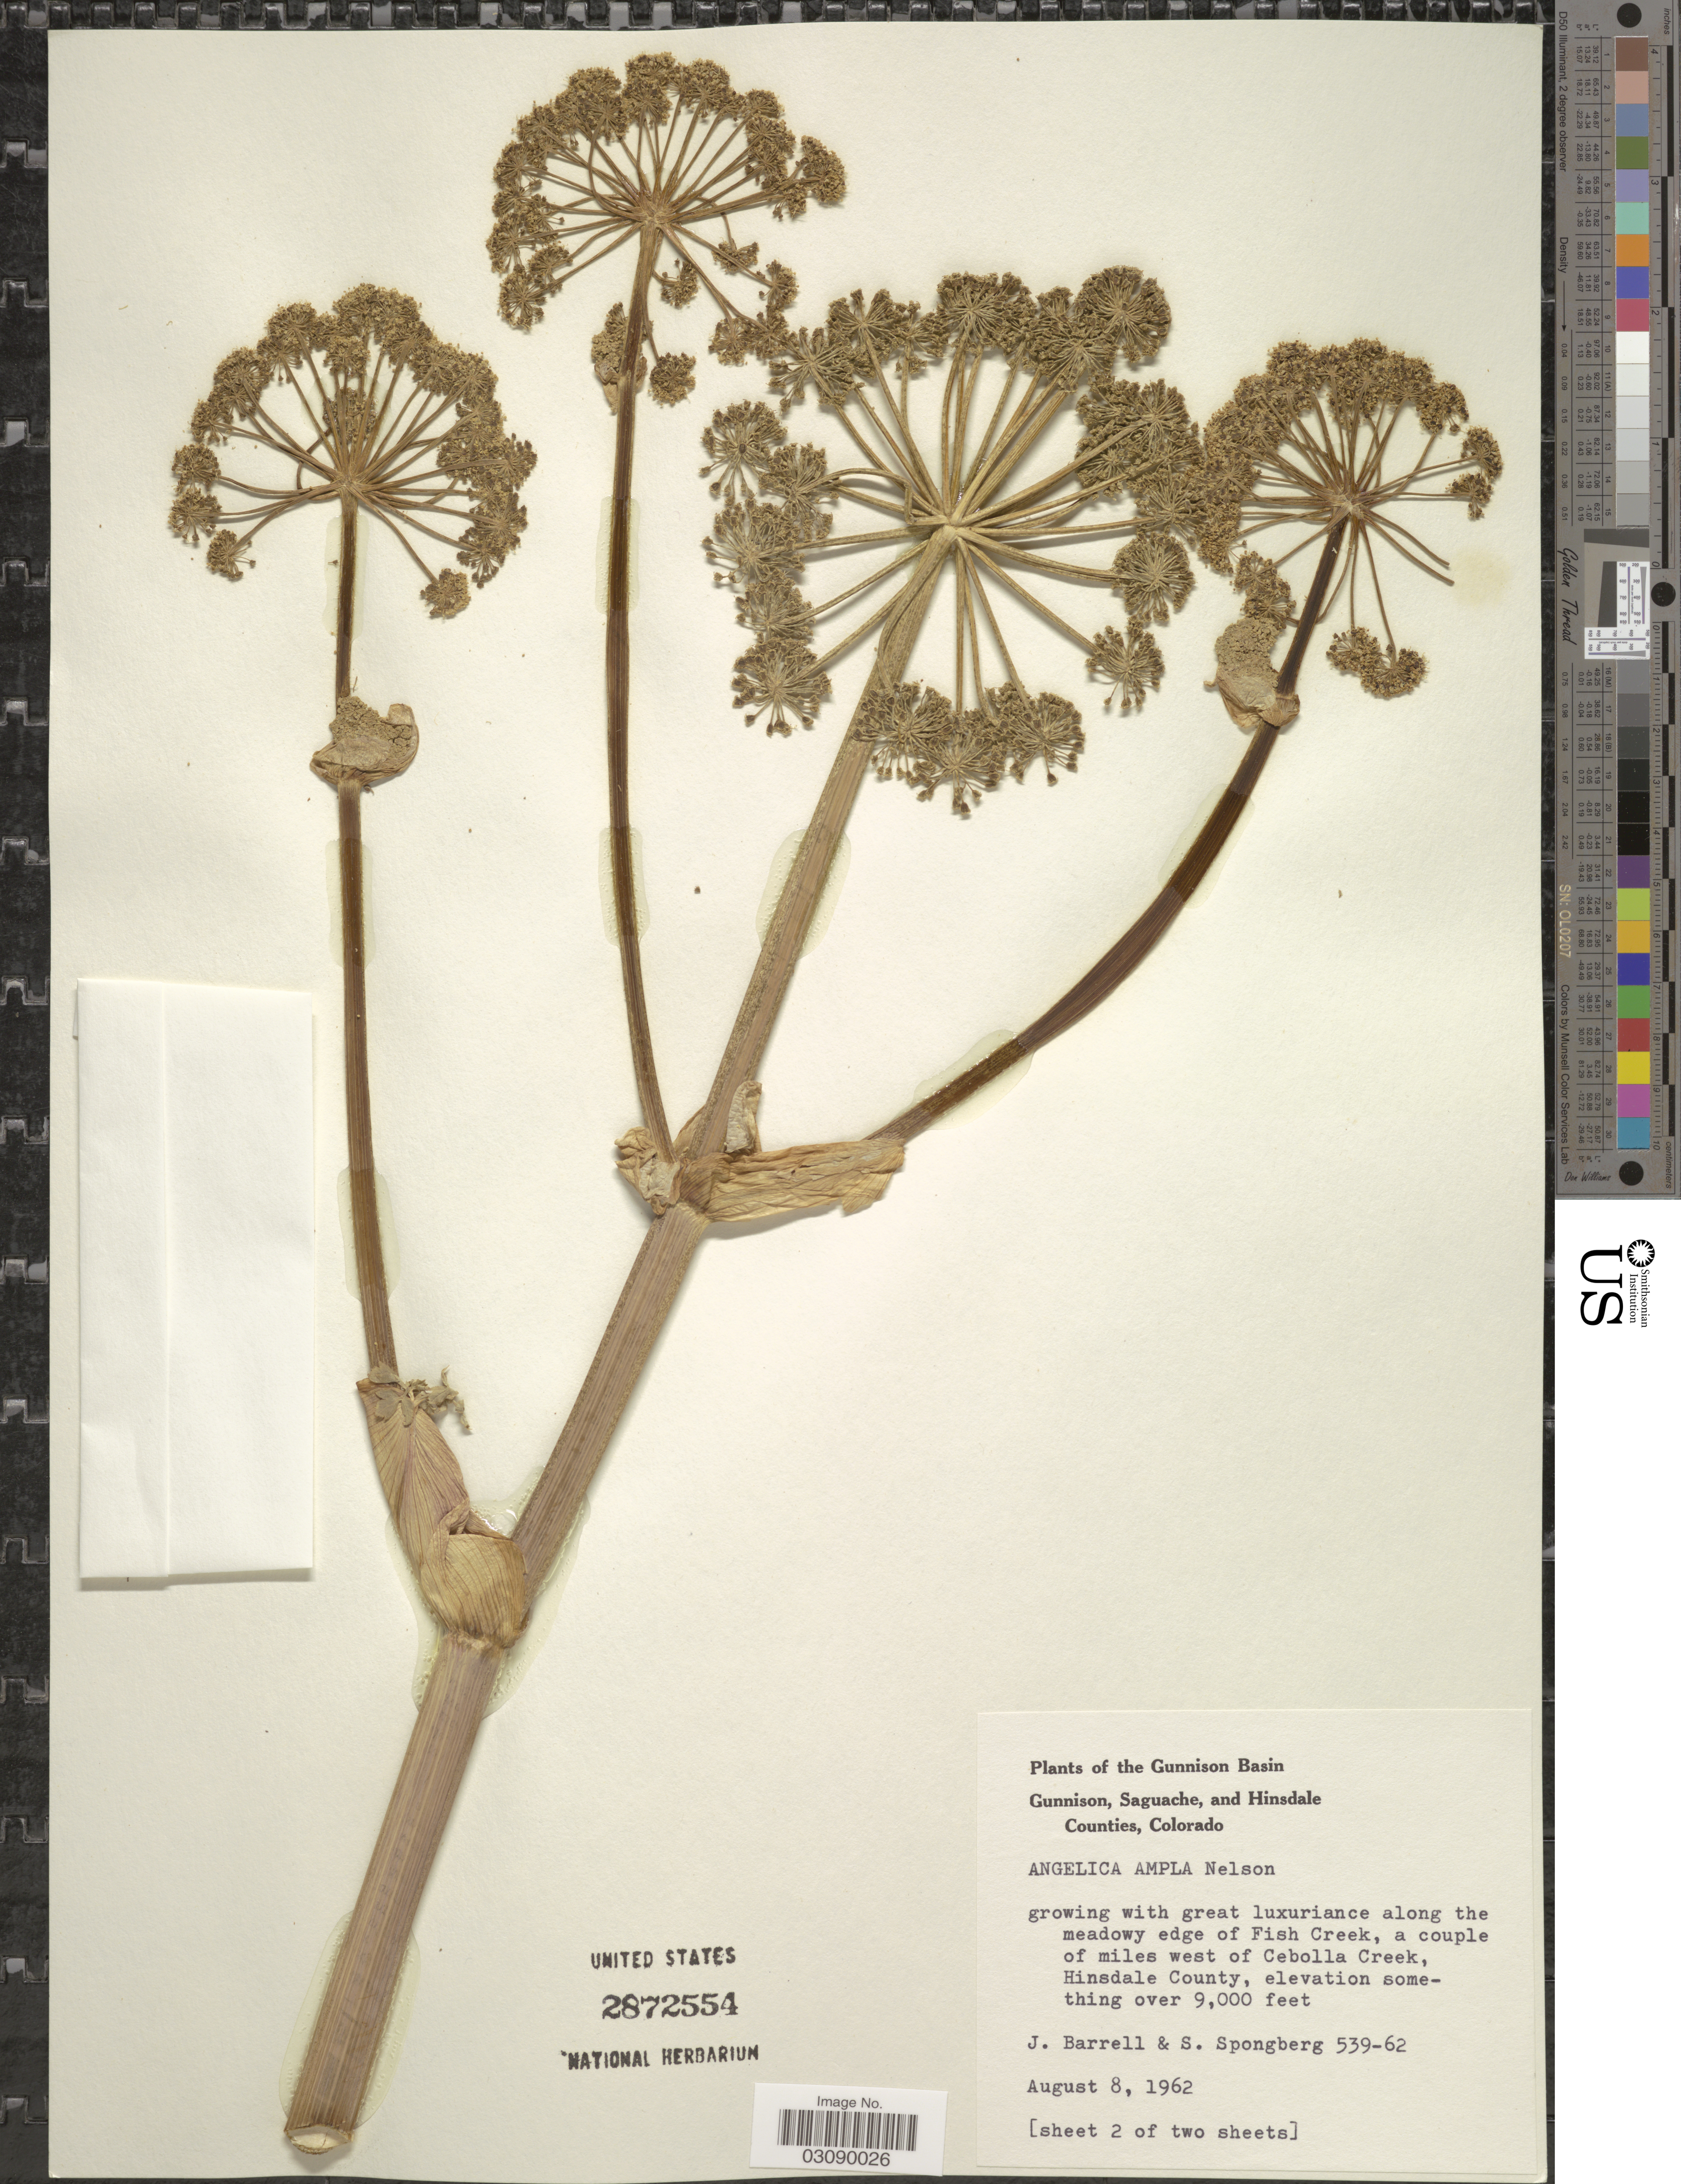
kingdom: Plantae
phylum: Tracheophyta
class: Magnoliopsida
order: Apiales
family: Apiaceae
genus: Angelica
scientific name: Angelica ampla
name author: A. Nelson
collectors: J. Barrell & S. A.Spongberg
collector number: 539-62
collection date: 1962-08-08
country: United States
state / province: Colorado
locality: Gunnison Basin. Along the meadowy edge of Fish Creek, a couple of miles west of Cebolla Creek, Hinsdale County.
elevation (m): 2743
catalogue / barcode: US 2872554